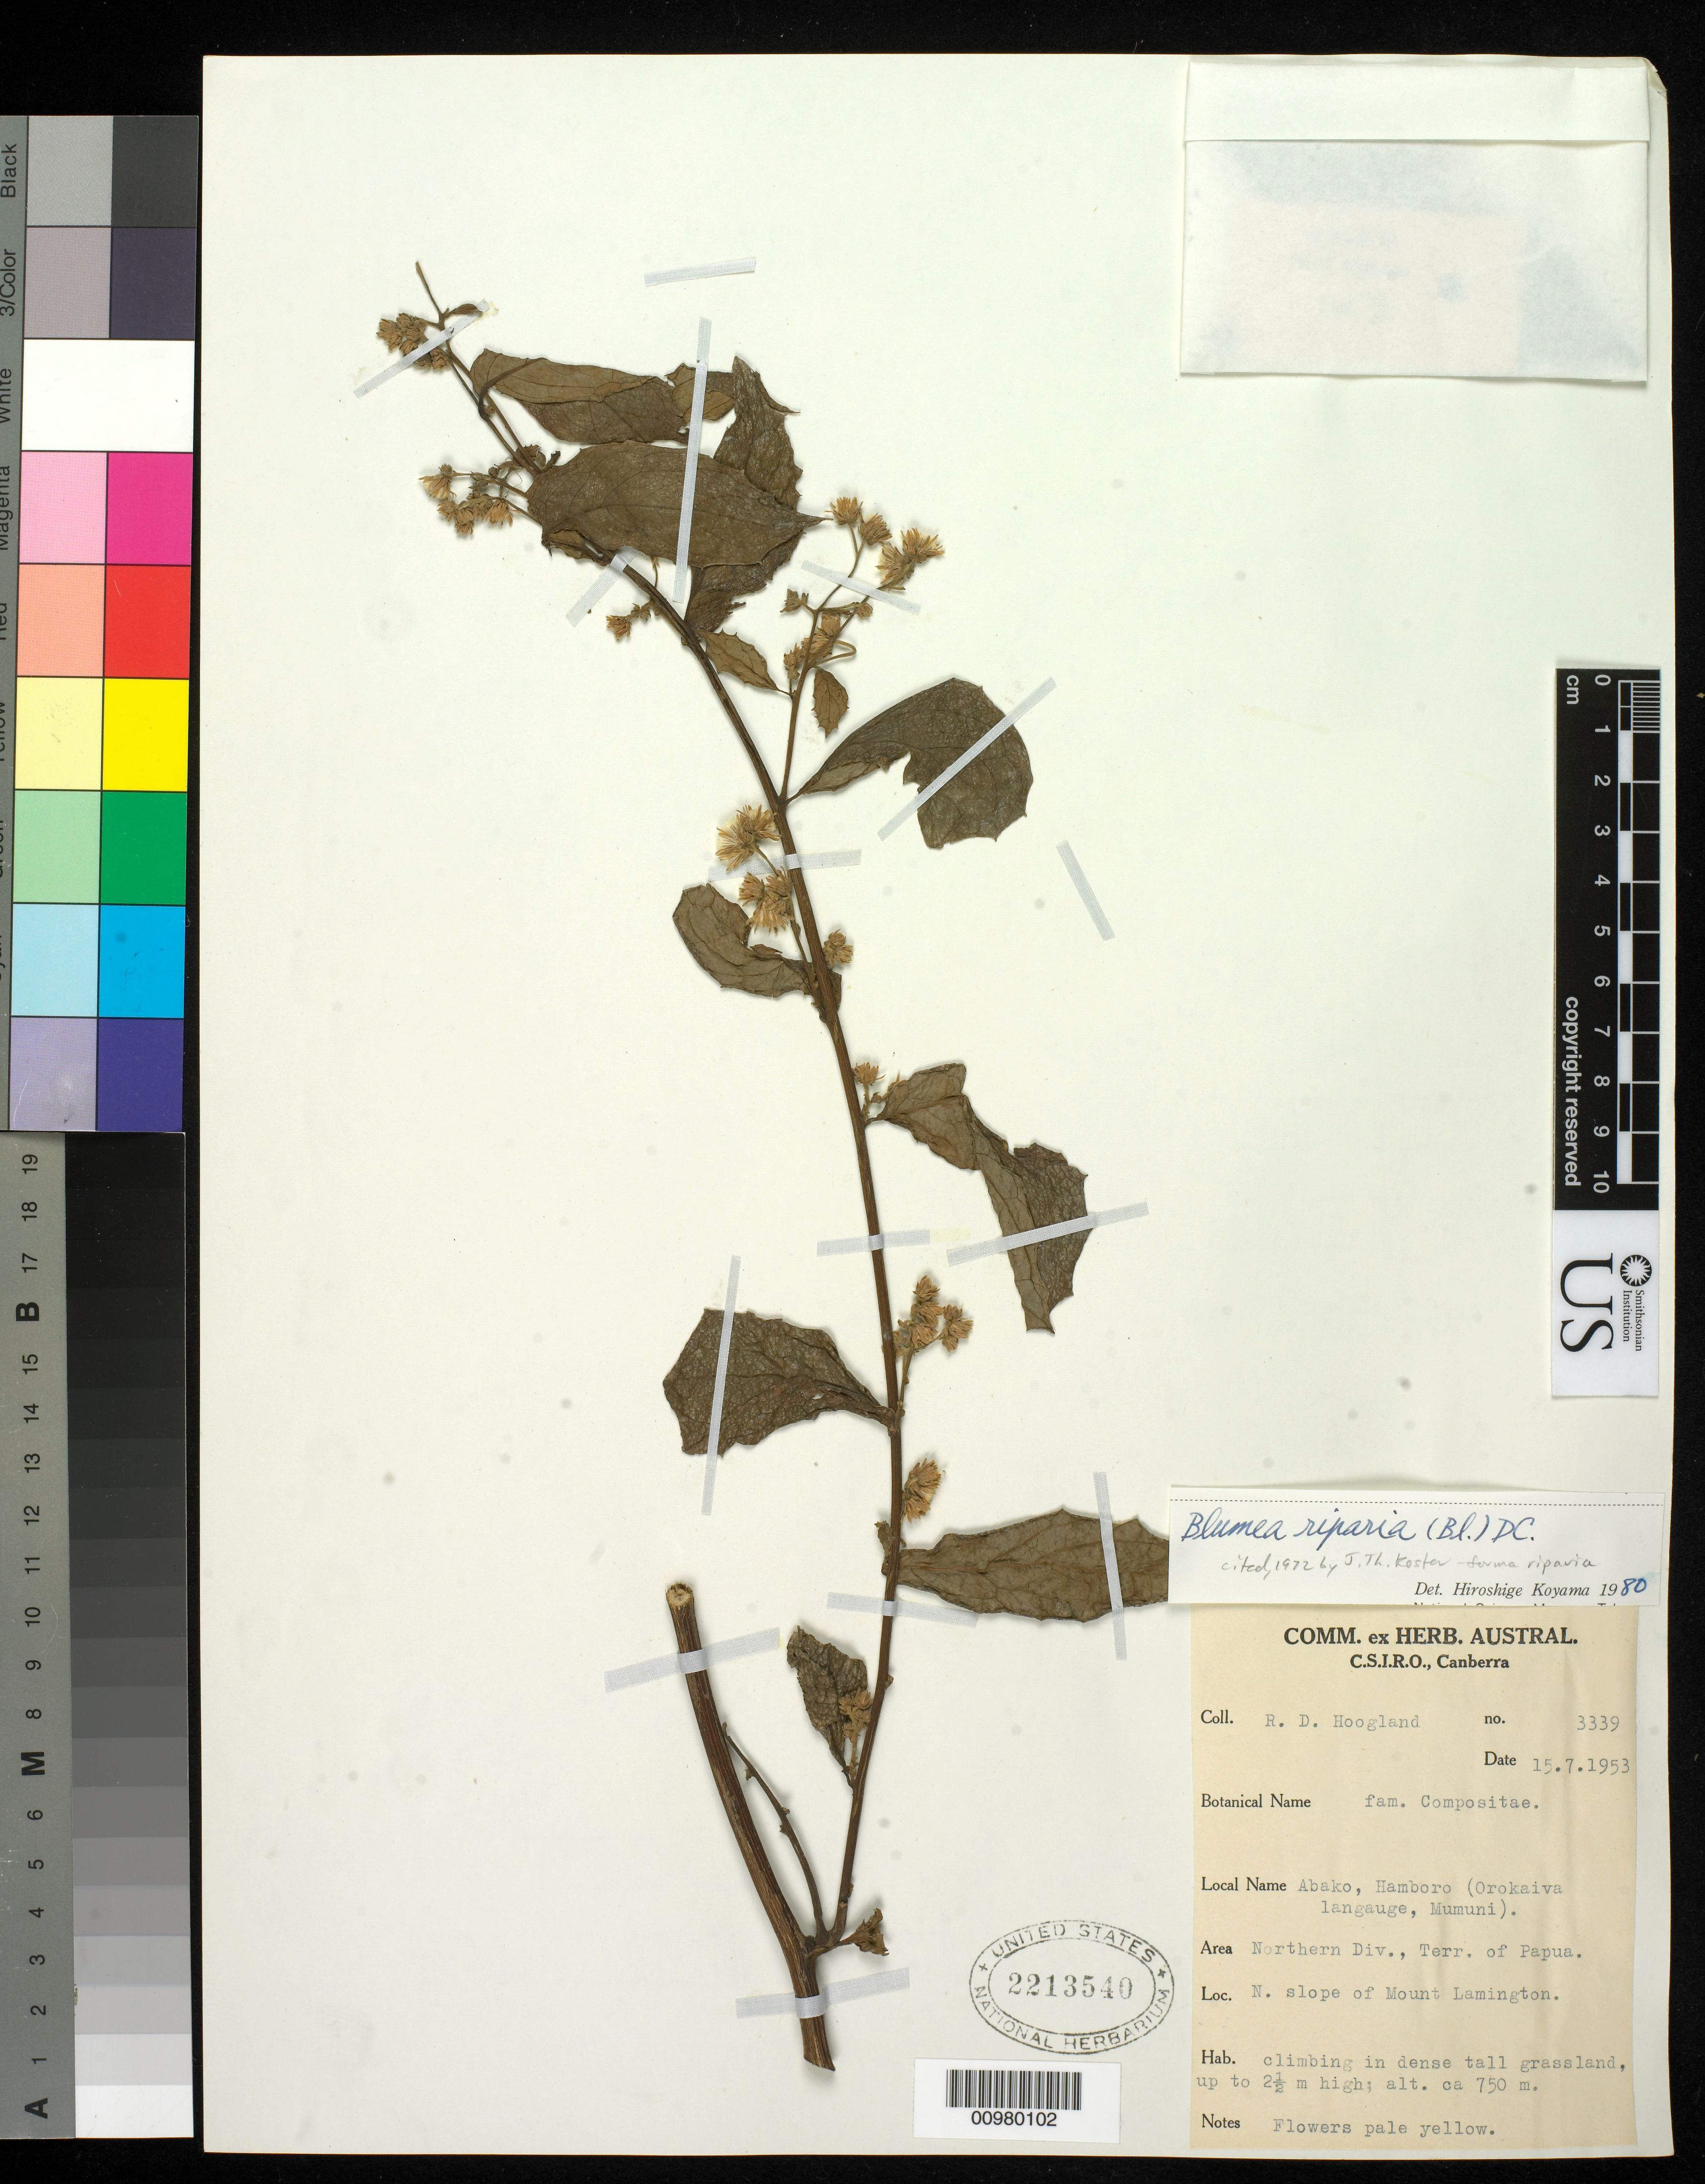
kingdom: Plantae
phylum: Tracheophyta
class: Magnoliopsida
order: Asterales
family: Asteraceae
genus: Blumea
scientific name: Blumea riparia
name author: (Blume) DC.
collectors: R. D. Hoogland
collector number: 3339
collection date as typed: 15 Jul 1953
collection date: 1953-07-15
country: Papua New Guinea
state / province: Northern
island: New Guinea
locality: N. slope of Mount Lamington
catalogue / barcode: US 2214540